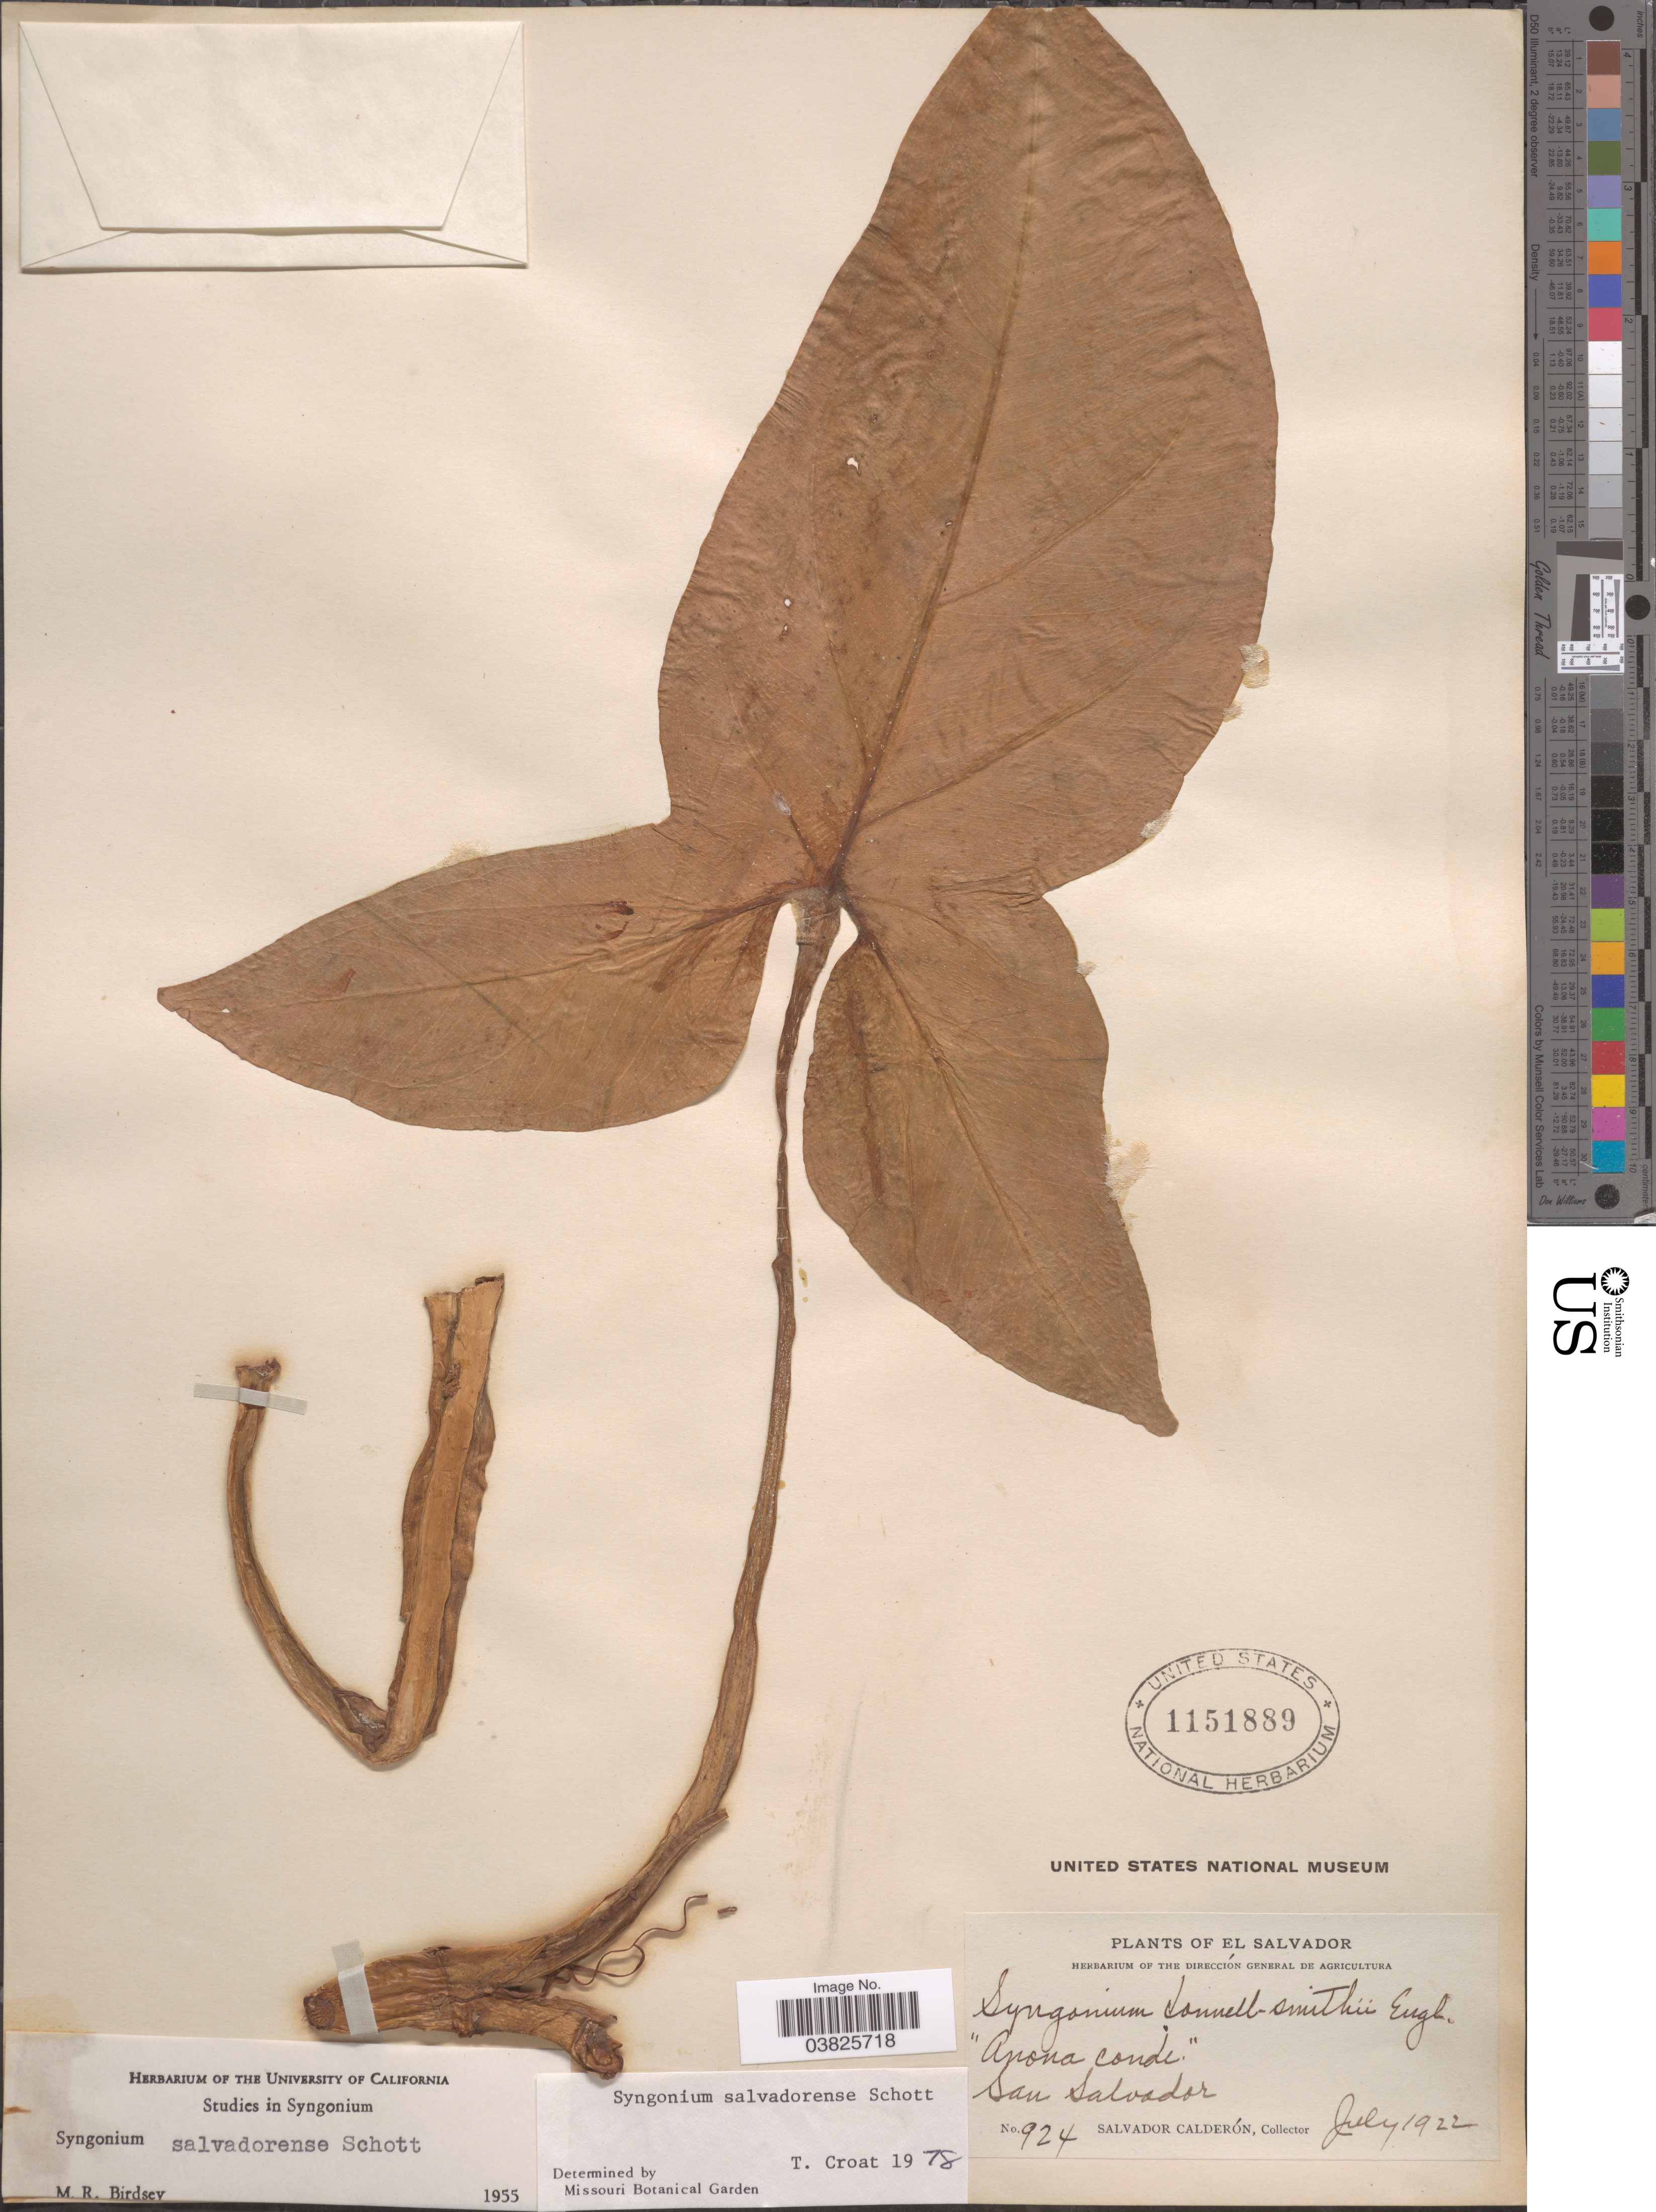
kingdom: Plantae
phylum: Tracheophyta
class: Liliopsida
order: Alismatales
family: Araceae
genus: Syngonium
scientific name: Syngonium salvadorense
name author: Schott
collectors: S. Calderón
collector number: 924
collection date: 1922-07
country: El Salvador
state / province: San Salvador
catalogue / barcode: US 1151889